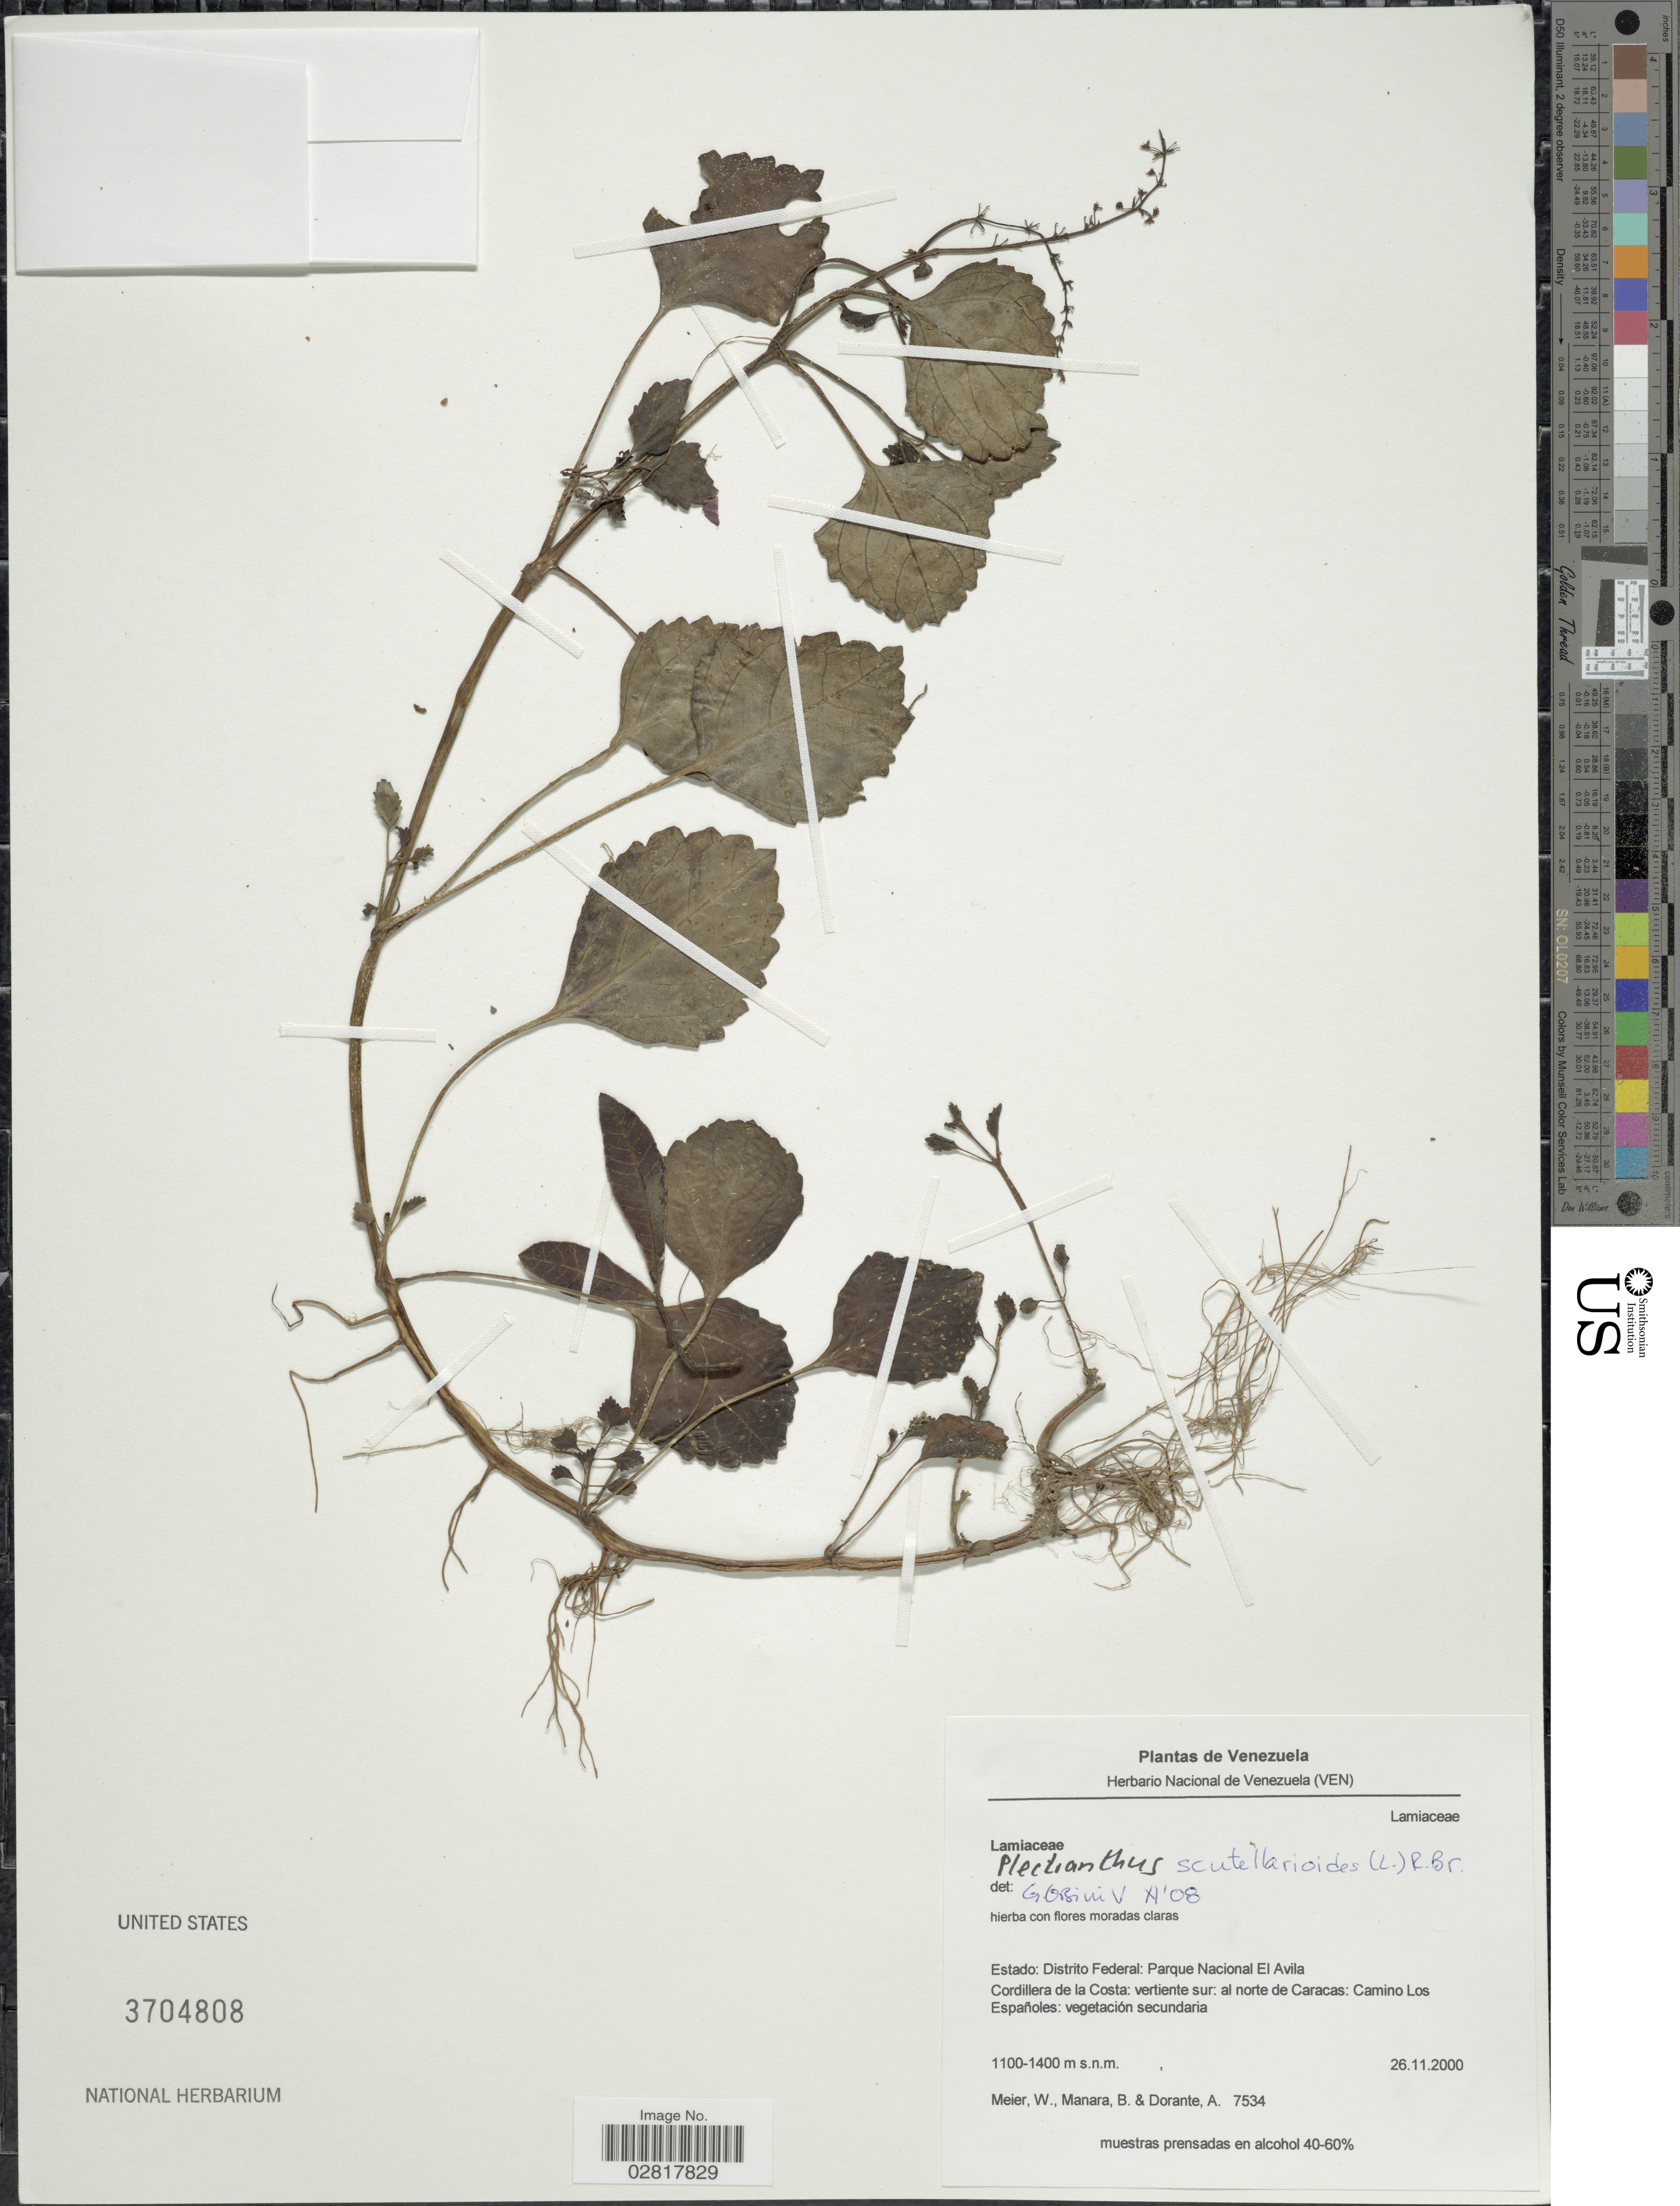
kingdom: Plantae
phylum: Tracheophyta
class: Magnoliopsida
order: Lamiales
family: Lamiaceae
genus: Plectranthus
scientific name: Plectranthus scutellarioides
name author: (L.) R. Br.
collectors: W. Meier, B. Manara & A. Dorante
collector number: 7534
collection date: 2000-11-26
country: Venezuela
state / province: Miranda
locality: Estado: Distrito Federal: Parque Nacional El Avila. Cordillera de la Costa: vertiente sur: al norte de Caracas: Camino Los Españoles.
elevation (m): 1100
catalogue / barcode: US 3704808